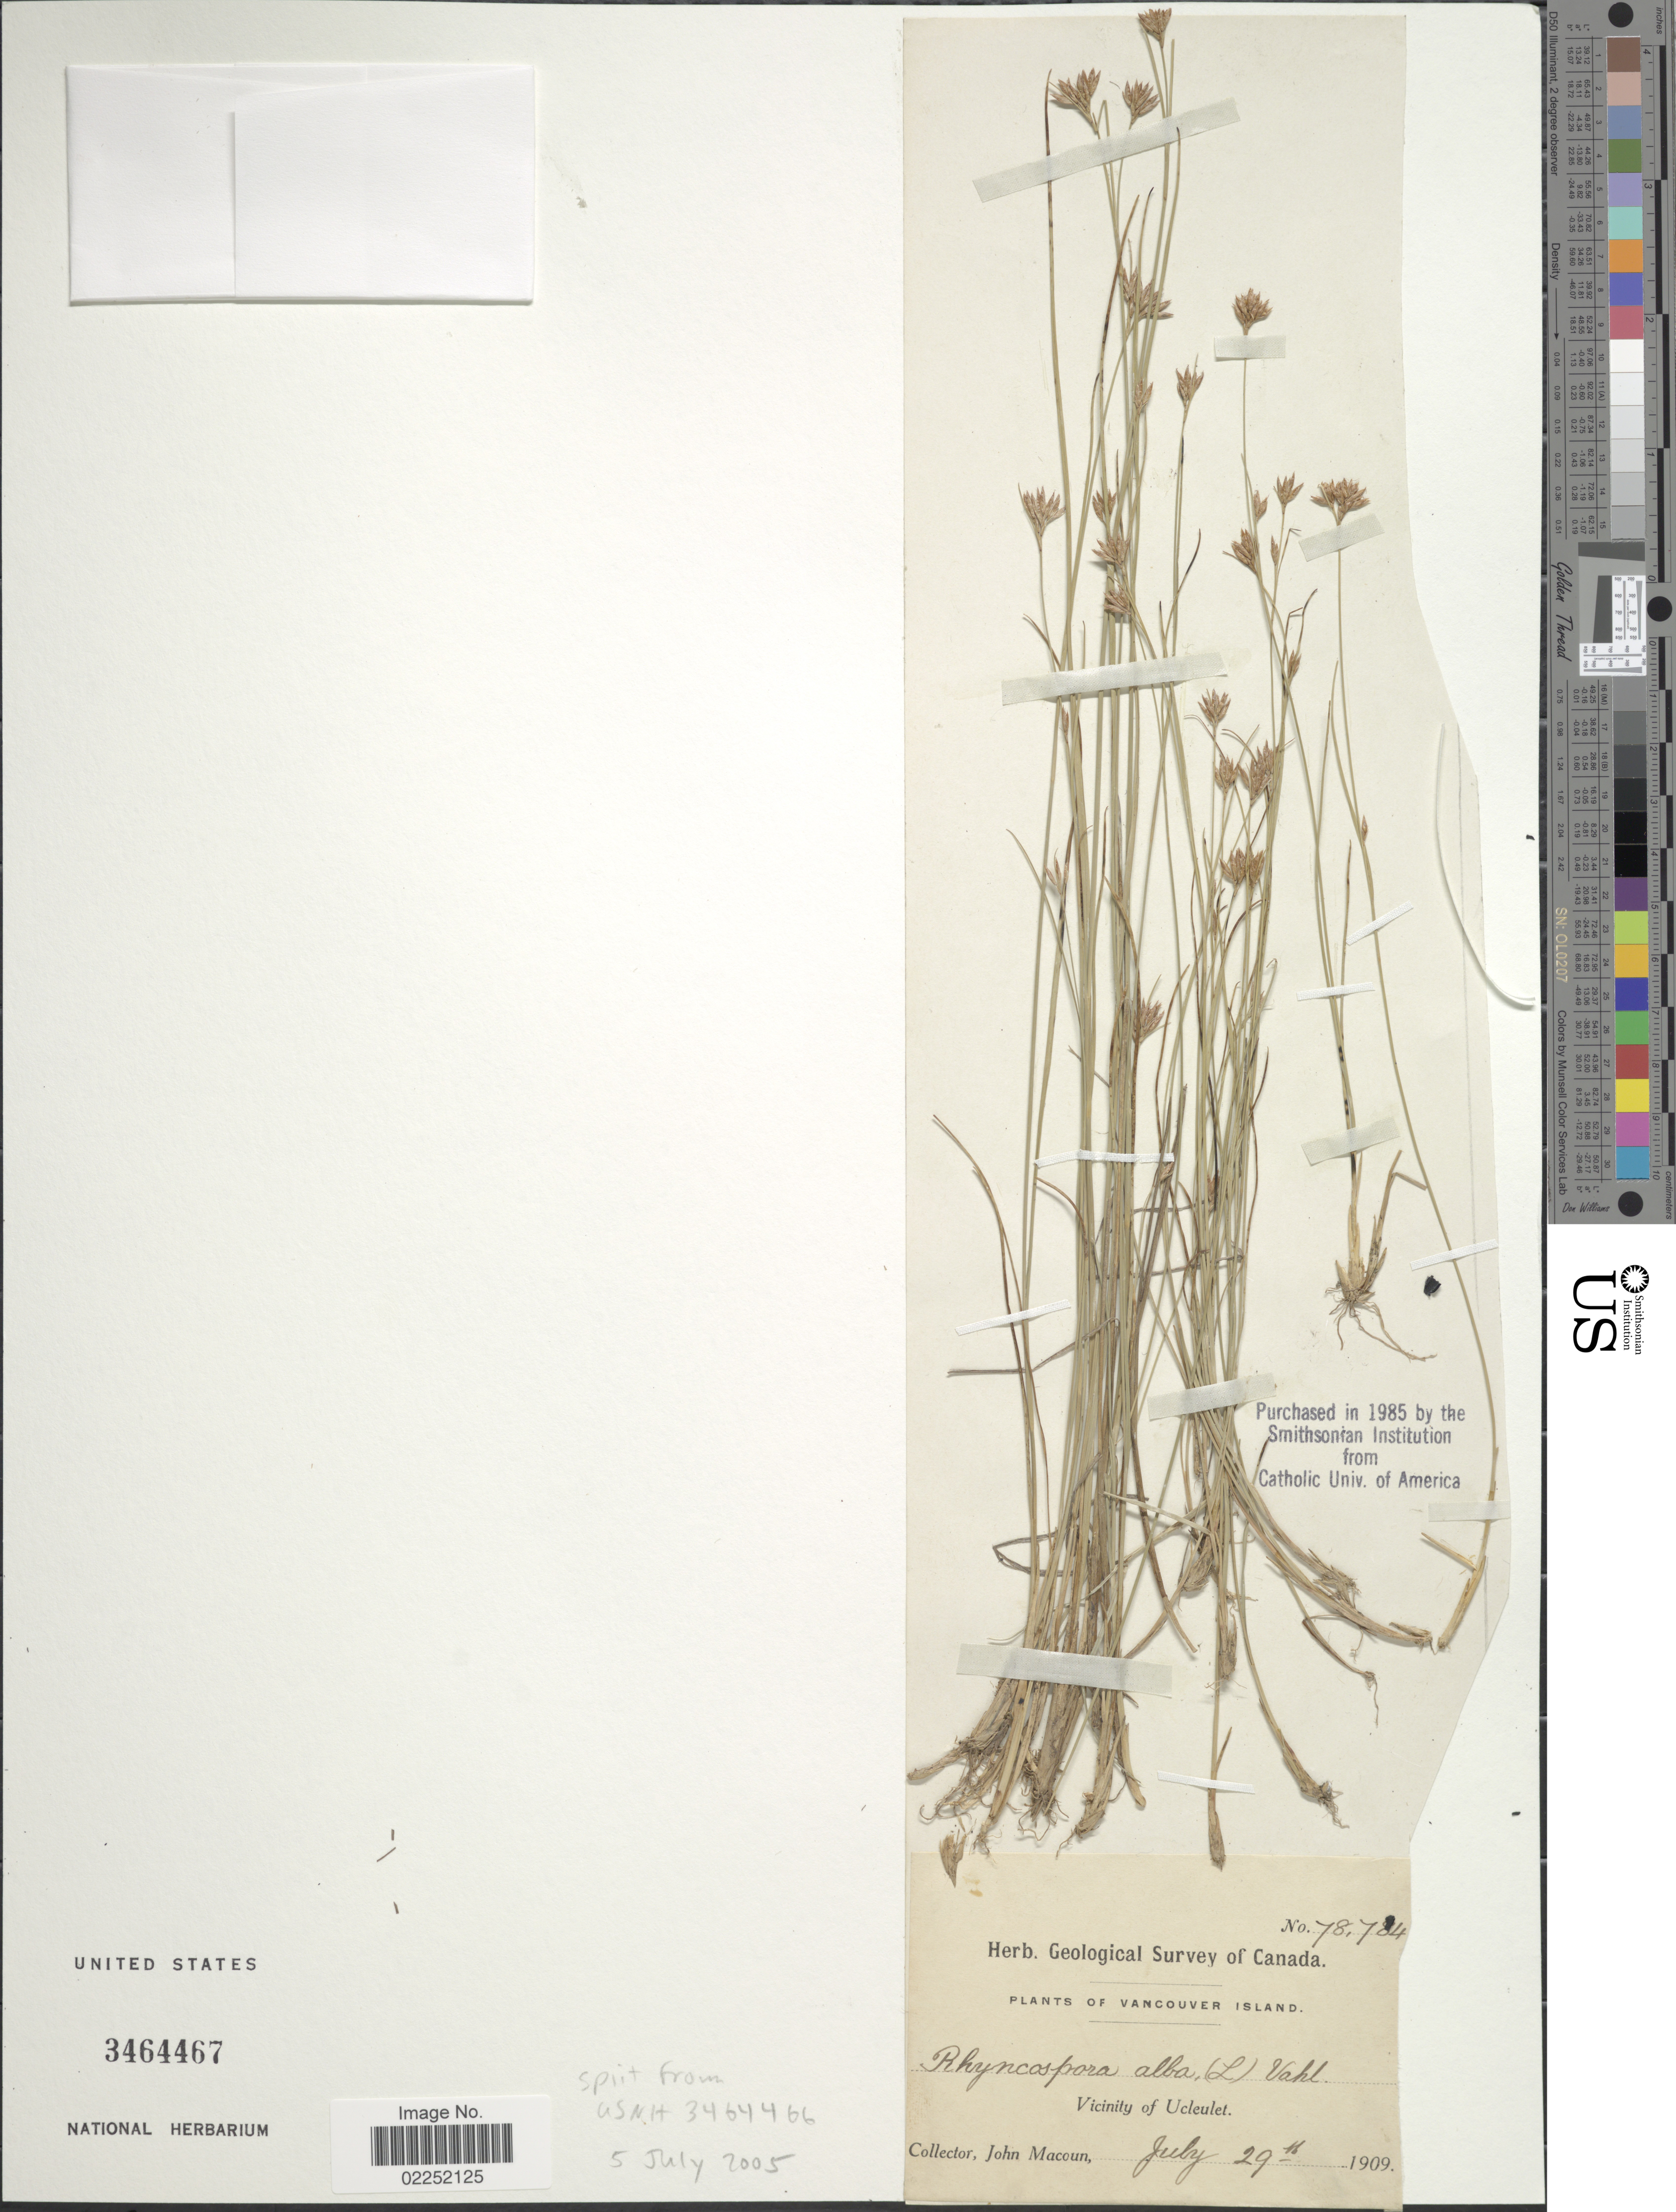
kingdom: Plantae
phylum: Tracheophyta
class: Liliopsida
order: Poales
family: Cyperaceae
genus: Rhynchospora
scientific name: Rhynchospora alba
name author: (L.) Vahl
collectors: J. Macoun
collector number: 78784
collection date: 1909-07-29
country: Canada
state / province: British Columbia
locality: Vancouver Island, Vicinity of Ucleulet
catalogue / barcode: US 3464467